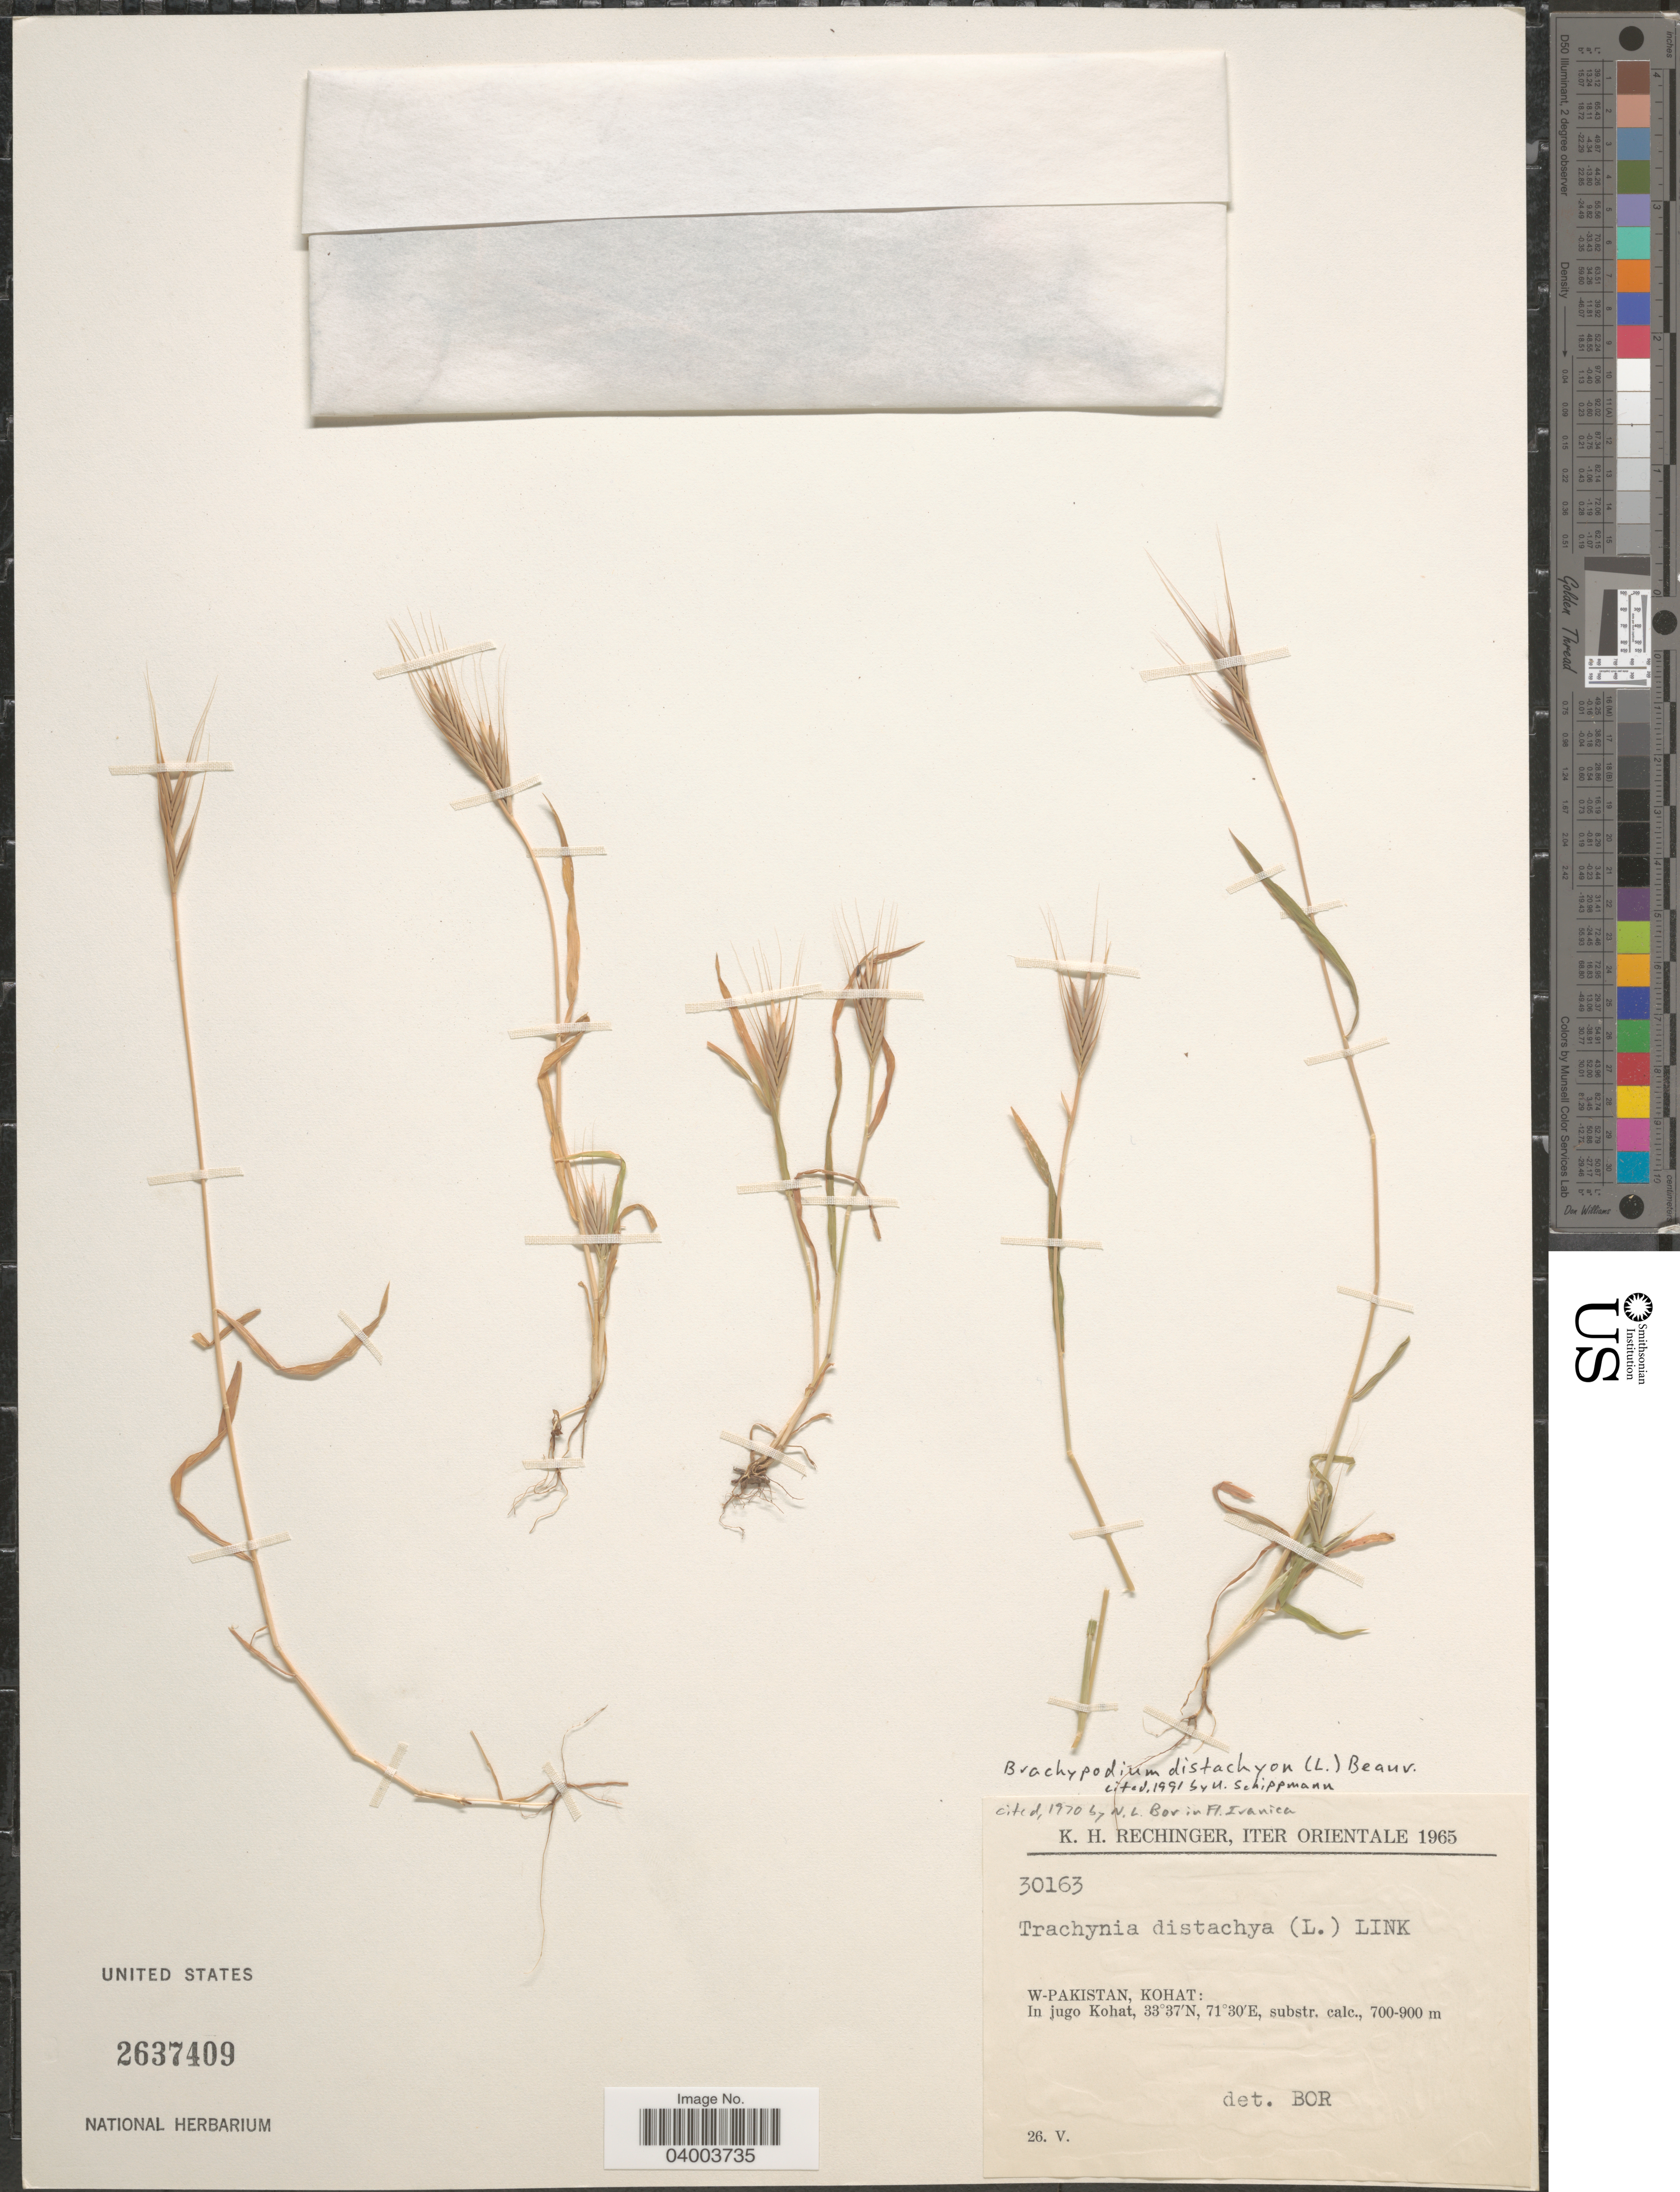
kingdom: Plantae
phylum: Tracheophyta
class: Liliopsida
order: Poales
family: Poaceae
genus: Brachypodium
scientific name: Brachypodium distachyon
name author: (L.) P. Beauv.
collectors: K. H. Rechinger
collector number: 30163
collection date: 1965-05-26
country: Pakistan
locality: Orientale. W-Pakistan, Kohat: In jugo Kohat.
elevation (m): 700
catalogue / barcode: US 2637409